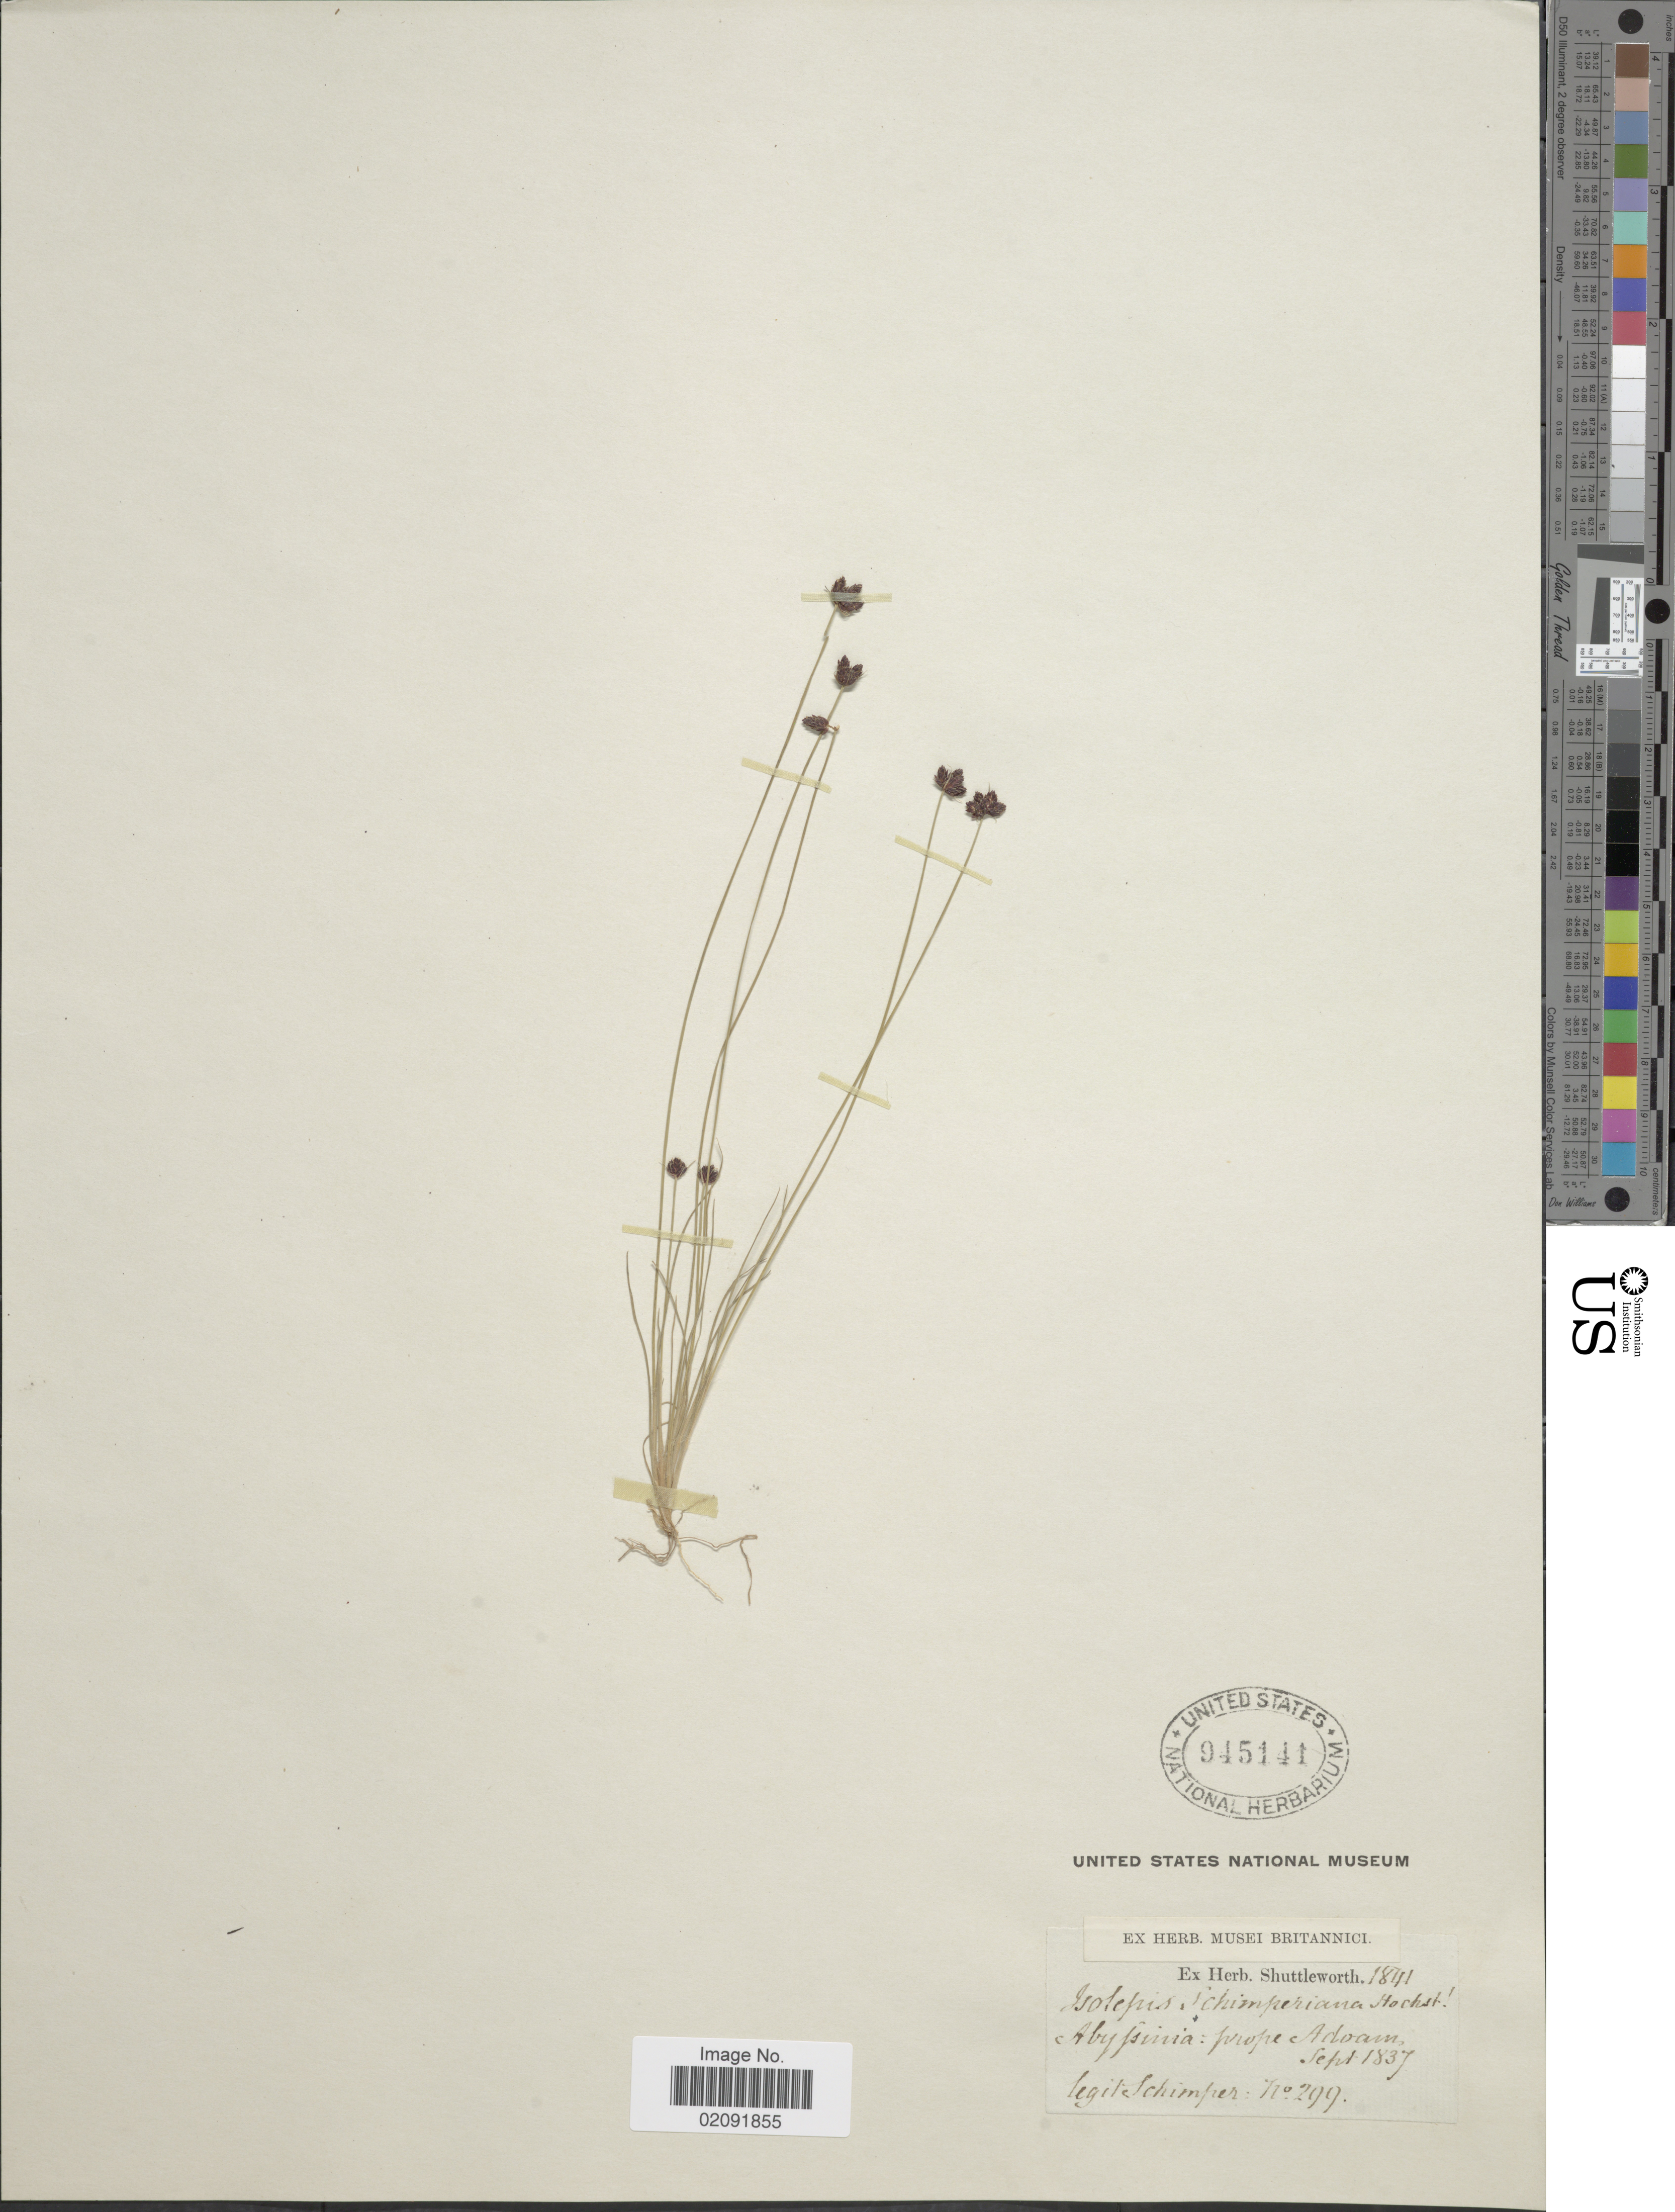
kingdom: Plantae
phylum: Tracheophyta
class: Liliopsida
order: Poales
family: Cyperaceae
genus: Isolepis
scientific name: Isolepis schimperiana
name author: Hochst. ex A. Rich.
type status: Type Collection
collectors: -. Schimper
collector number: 299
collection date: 1837-09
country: Eritrea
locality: Abyssinia: prope Adoam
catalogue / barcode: US 945141